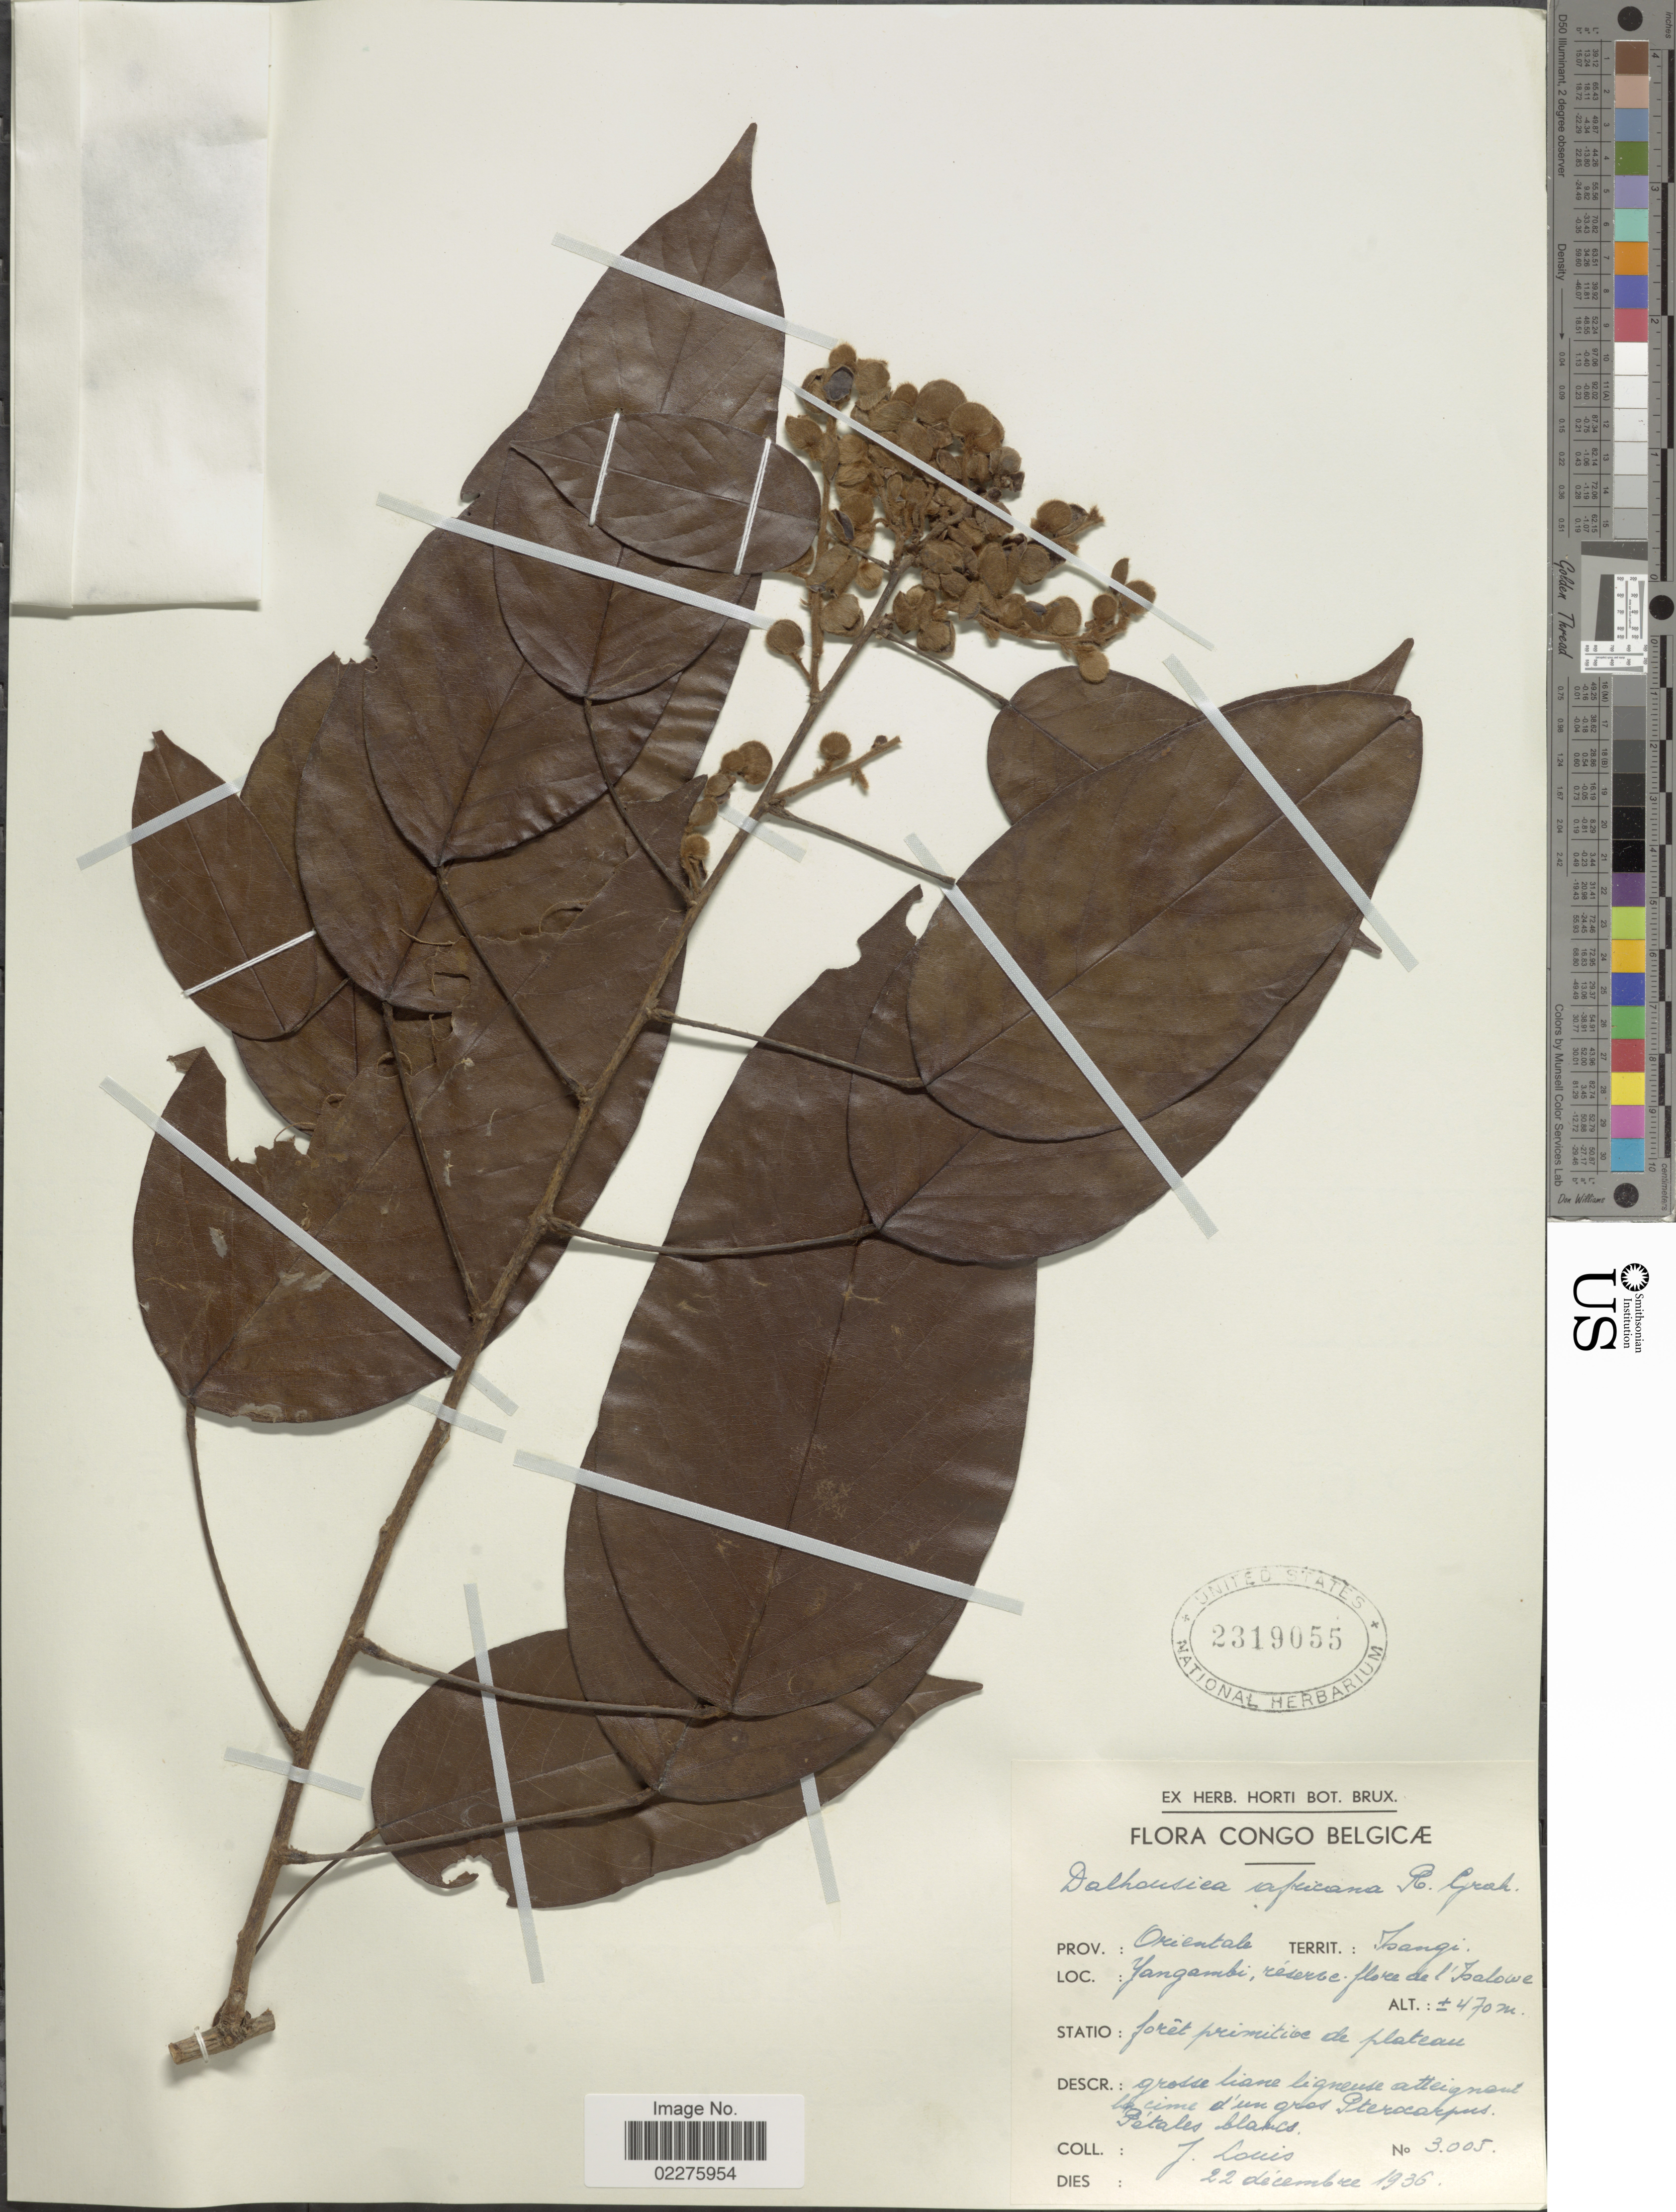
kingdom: Plantae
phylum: Tracheophyta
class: Magnoliopsida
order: Fabales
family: Fabaceae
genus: Dalhousiea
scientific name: Dalhousiea africana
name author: S. Moore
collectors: J. Louis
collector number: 3005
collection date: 1936-12-22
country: Congo, Democratic Republic of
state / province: Tshopo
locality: Congo Belgicae, Tsangi, Yangambi, reserveflore de l'Isalowe.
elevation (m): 470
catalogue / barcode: US 2319055